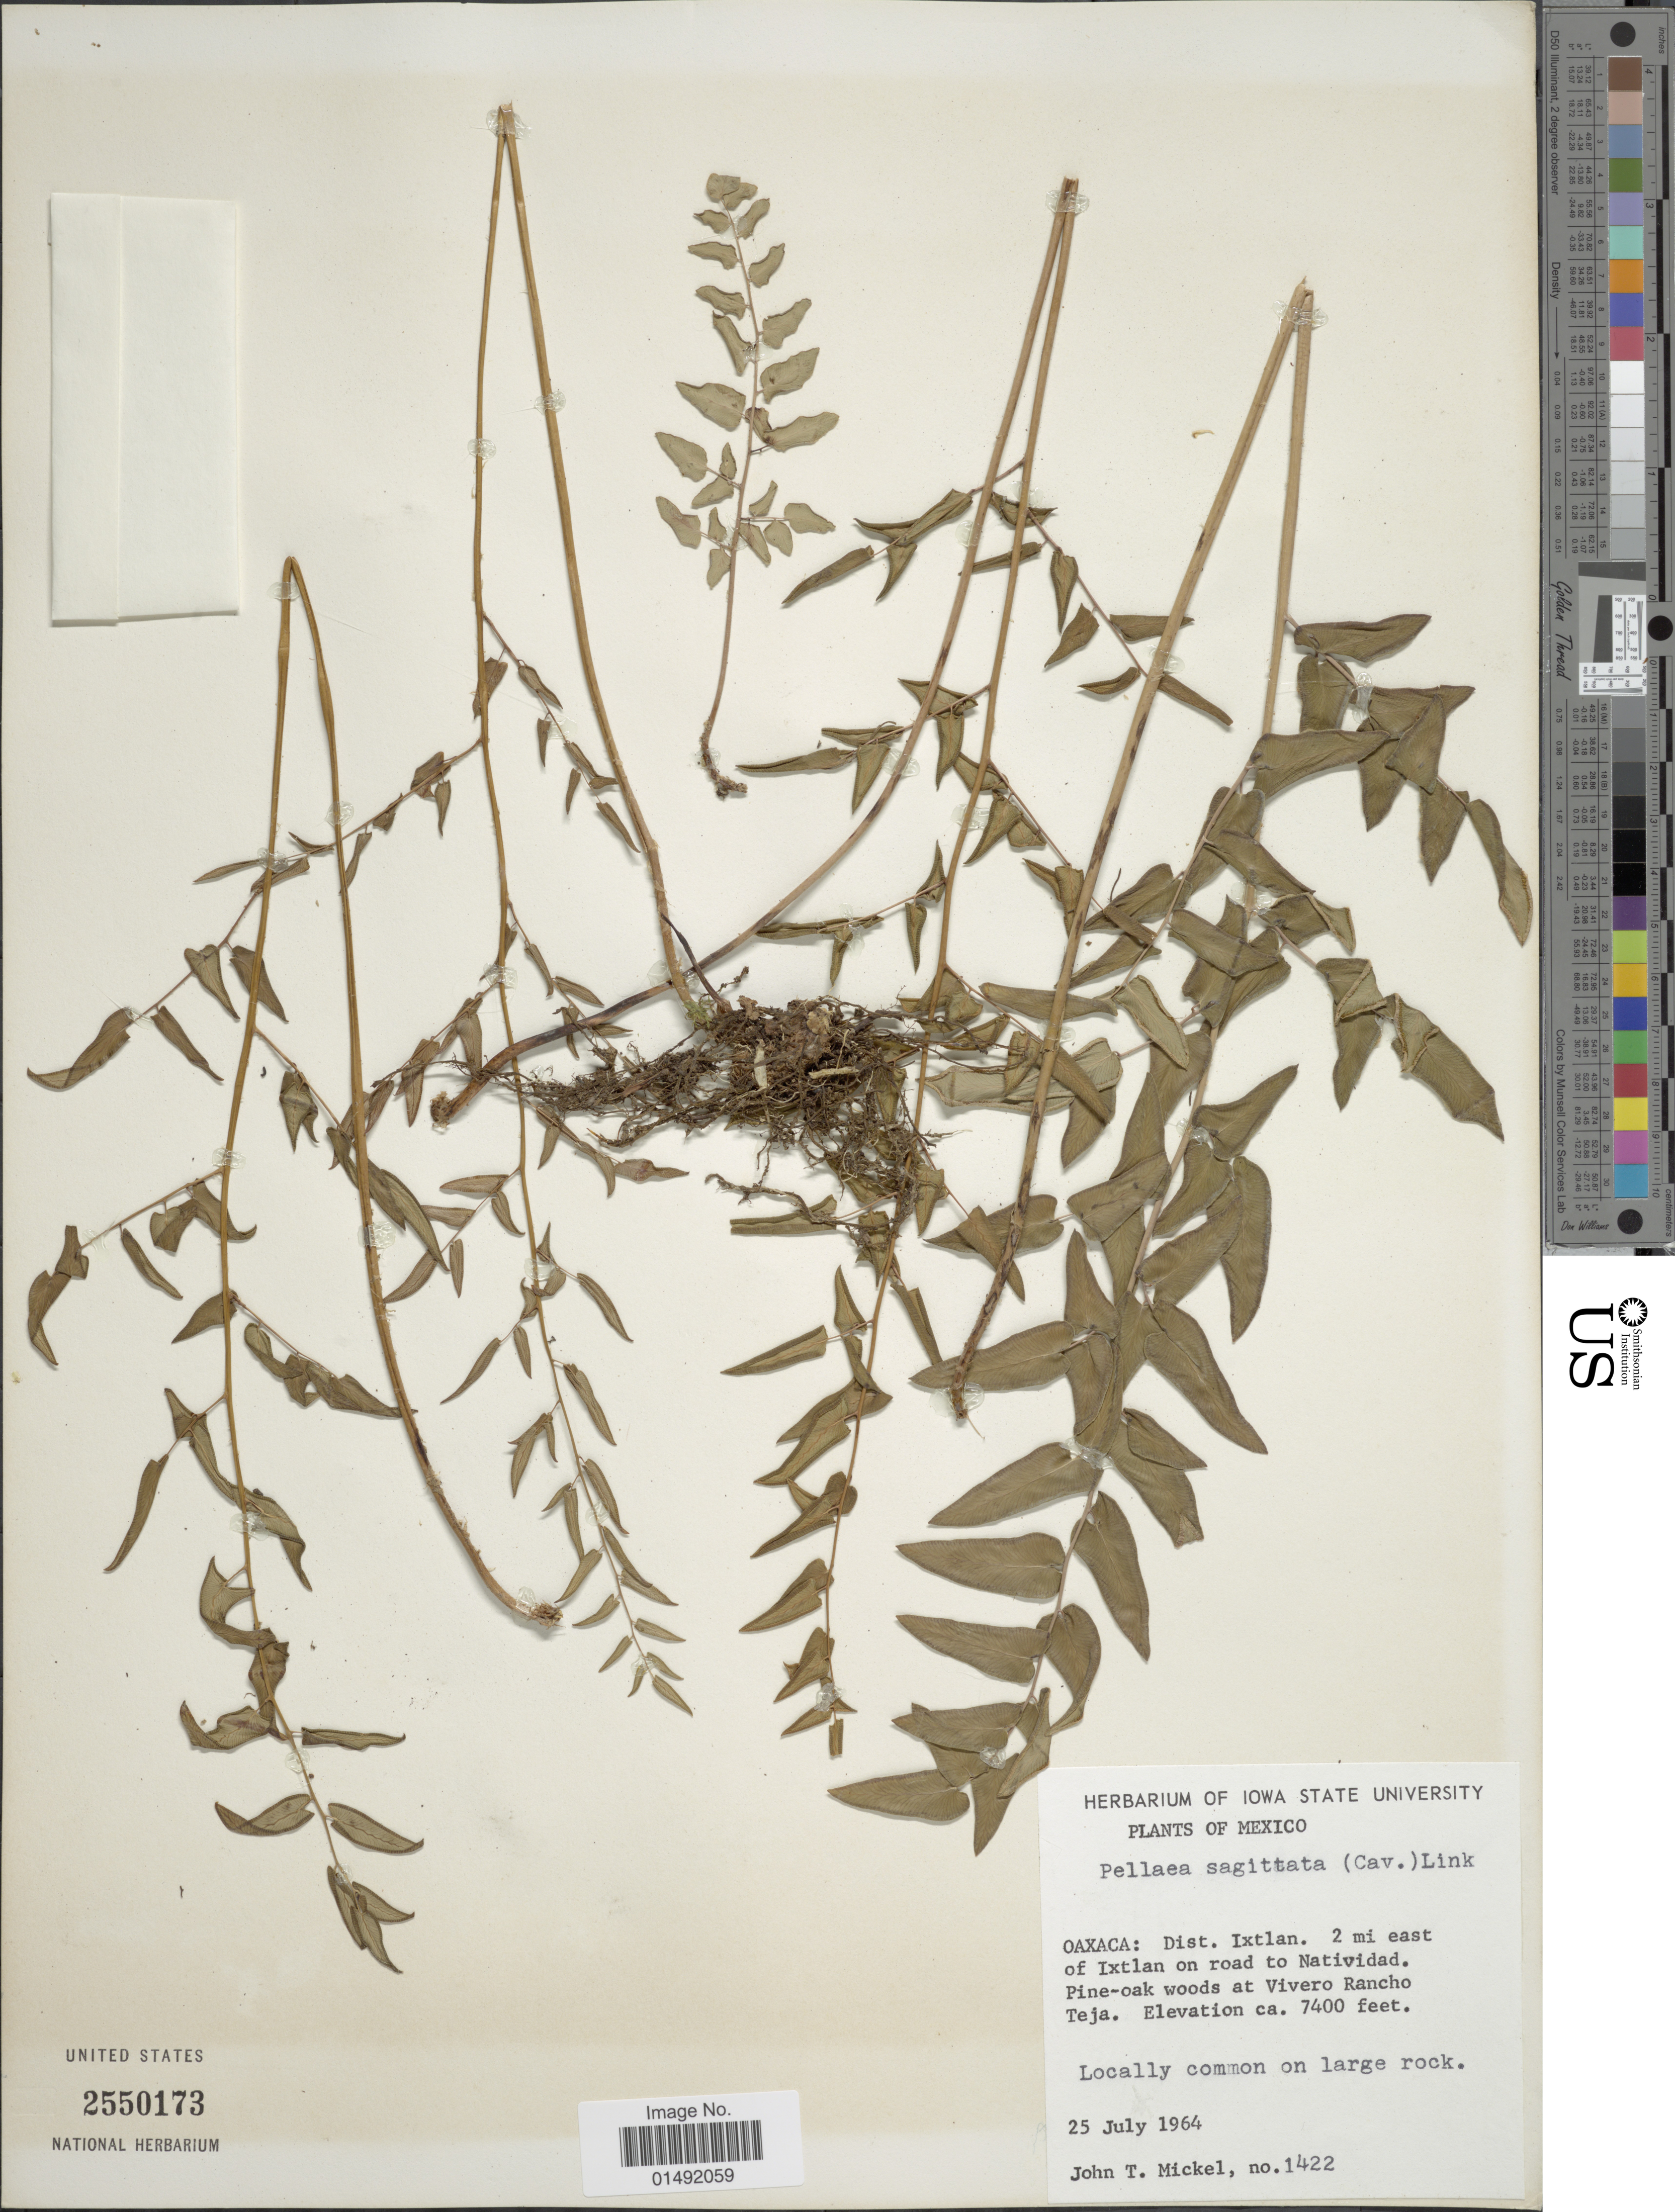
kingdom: Plantae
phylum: Tracheophyta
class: Polypodiopsida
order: Polypodiales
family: Pteridaceae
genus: Pellaea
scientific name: Pellaea sagittata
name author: (Cav.) Link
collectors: J. T. Mickel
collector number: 1422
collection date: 1964-07-25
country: Mexico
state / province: Oaxaca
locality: Dist. Ixlan 2 mi east of Ixtlan on road to Natividad. Pine-oak woods at Vivero Rancho Teja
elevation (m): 2256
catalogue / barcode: US 2550173